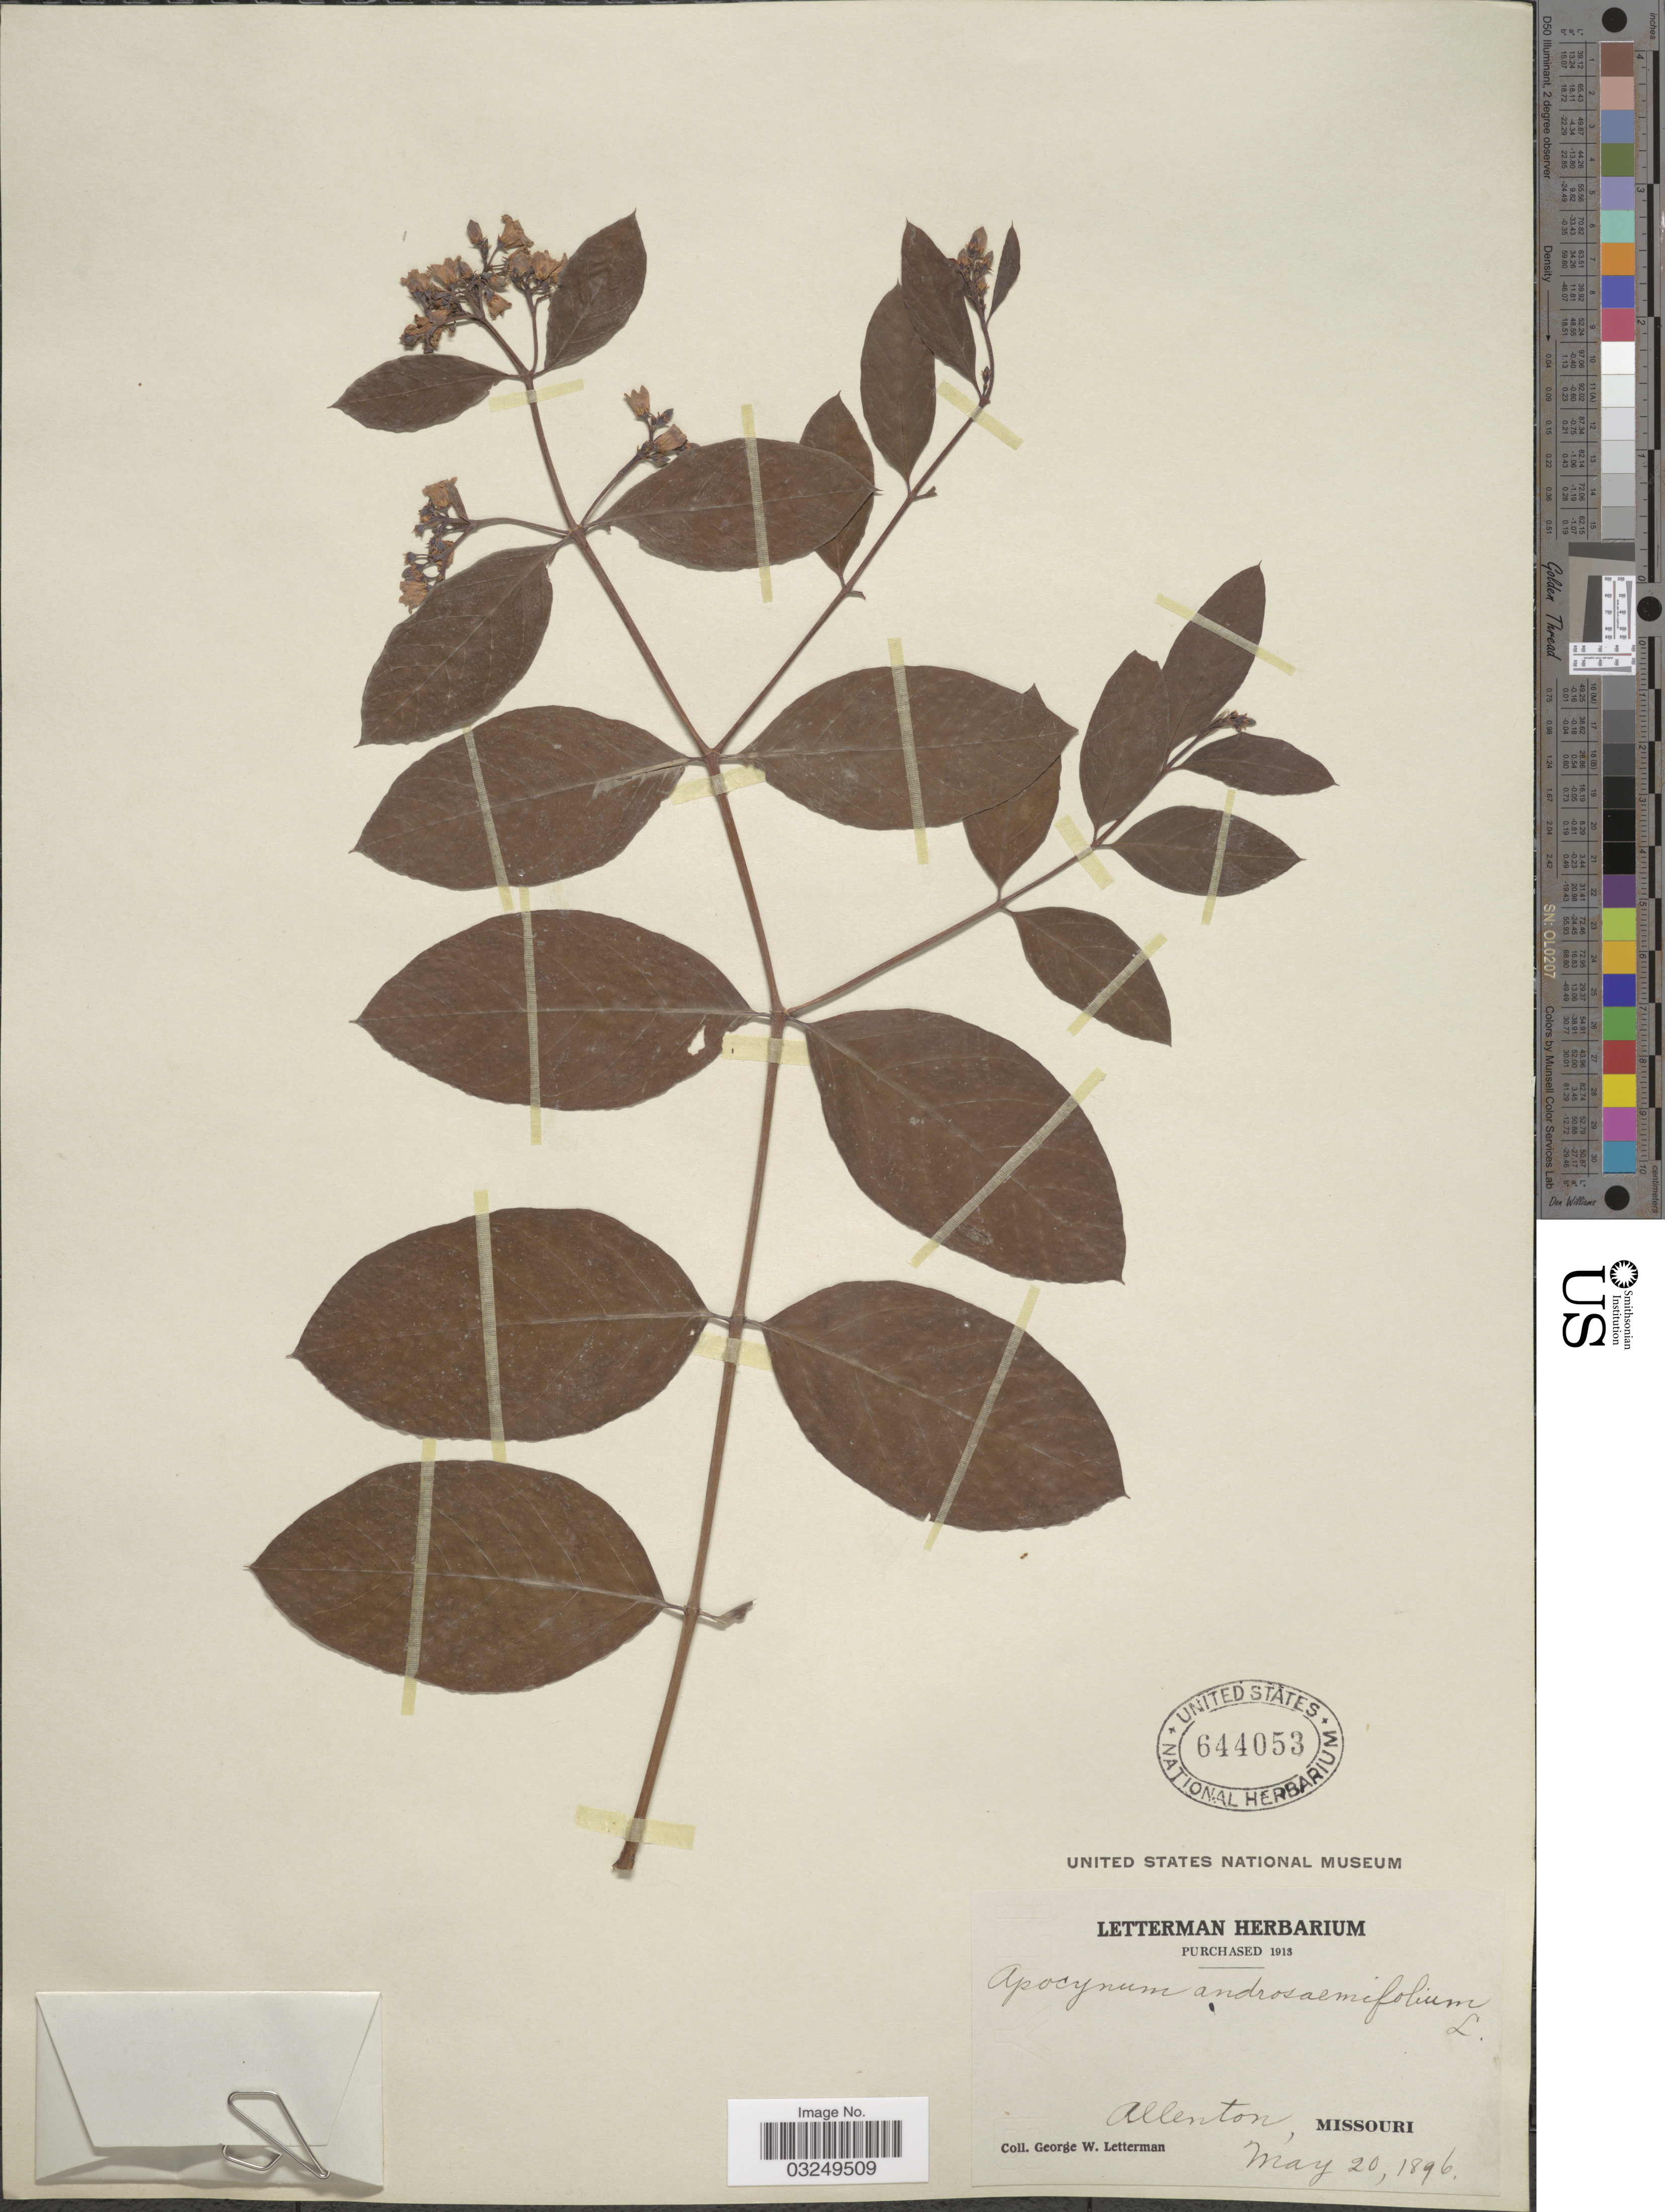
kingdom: Plantae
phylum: Tracheophyta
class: Magnoliopsida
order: Gentianales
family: Apocynaceae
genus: Apocynum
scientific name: Apocynum androsaemifolium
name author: L.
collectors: G. W. Letterman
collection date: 1896-05-20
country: United States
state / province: Missouri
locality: Allenton.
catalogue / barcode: US 644053